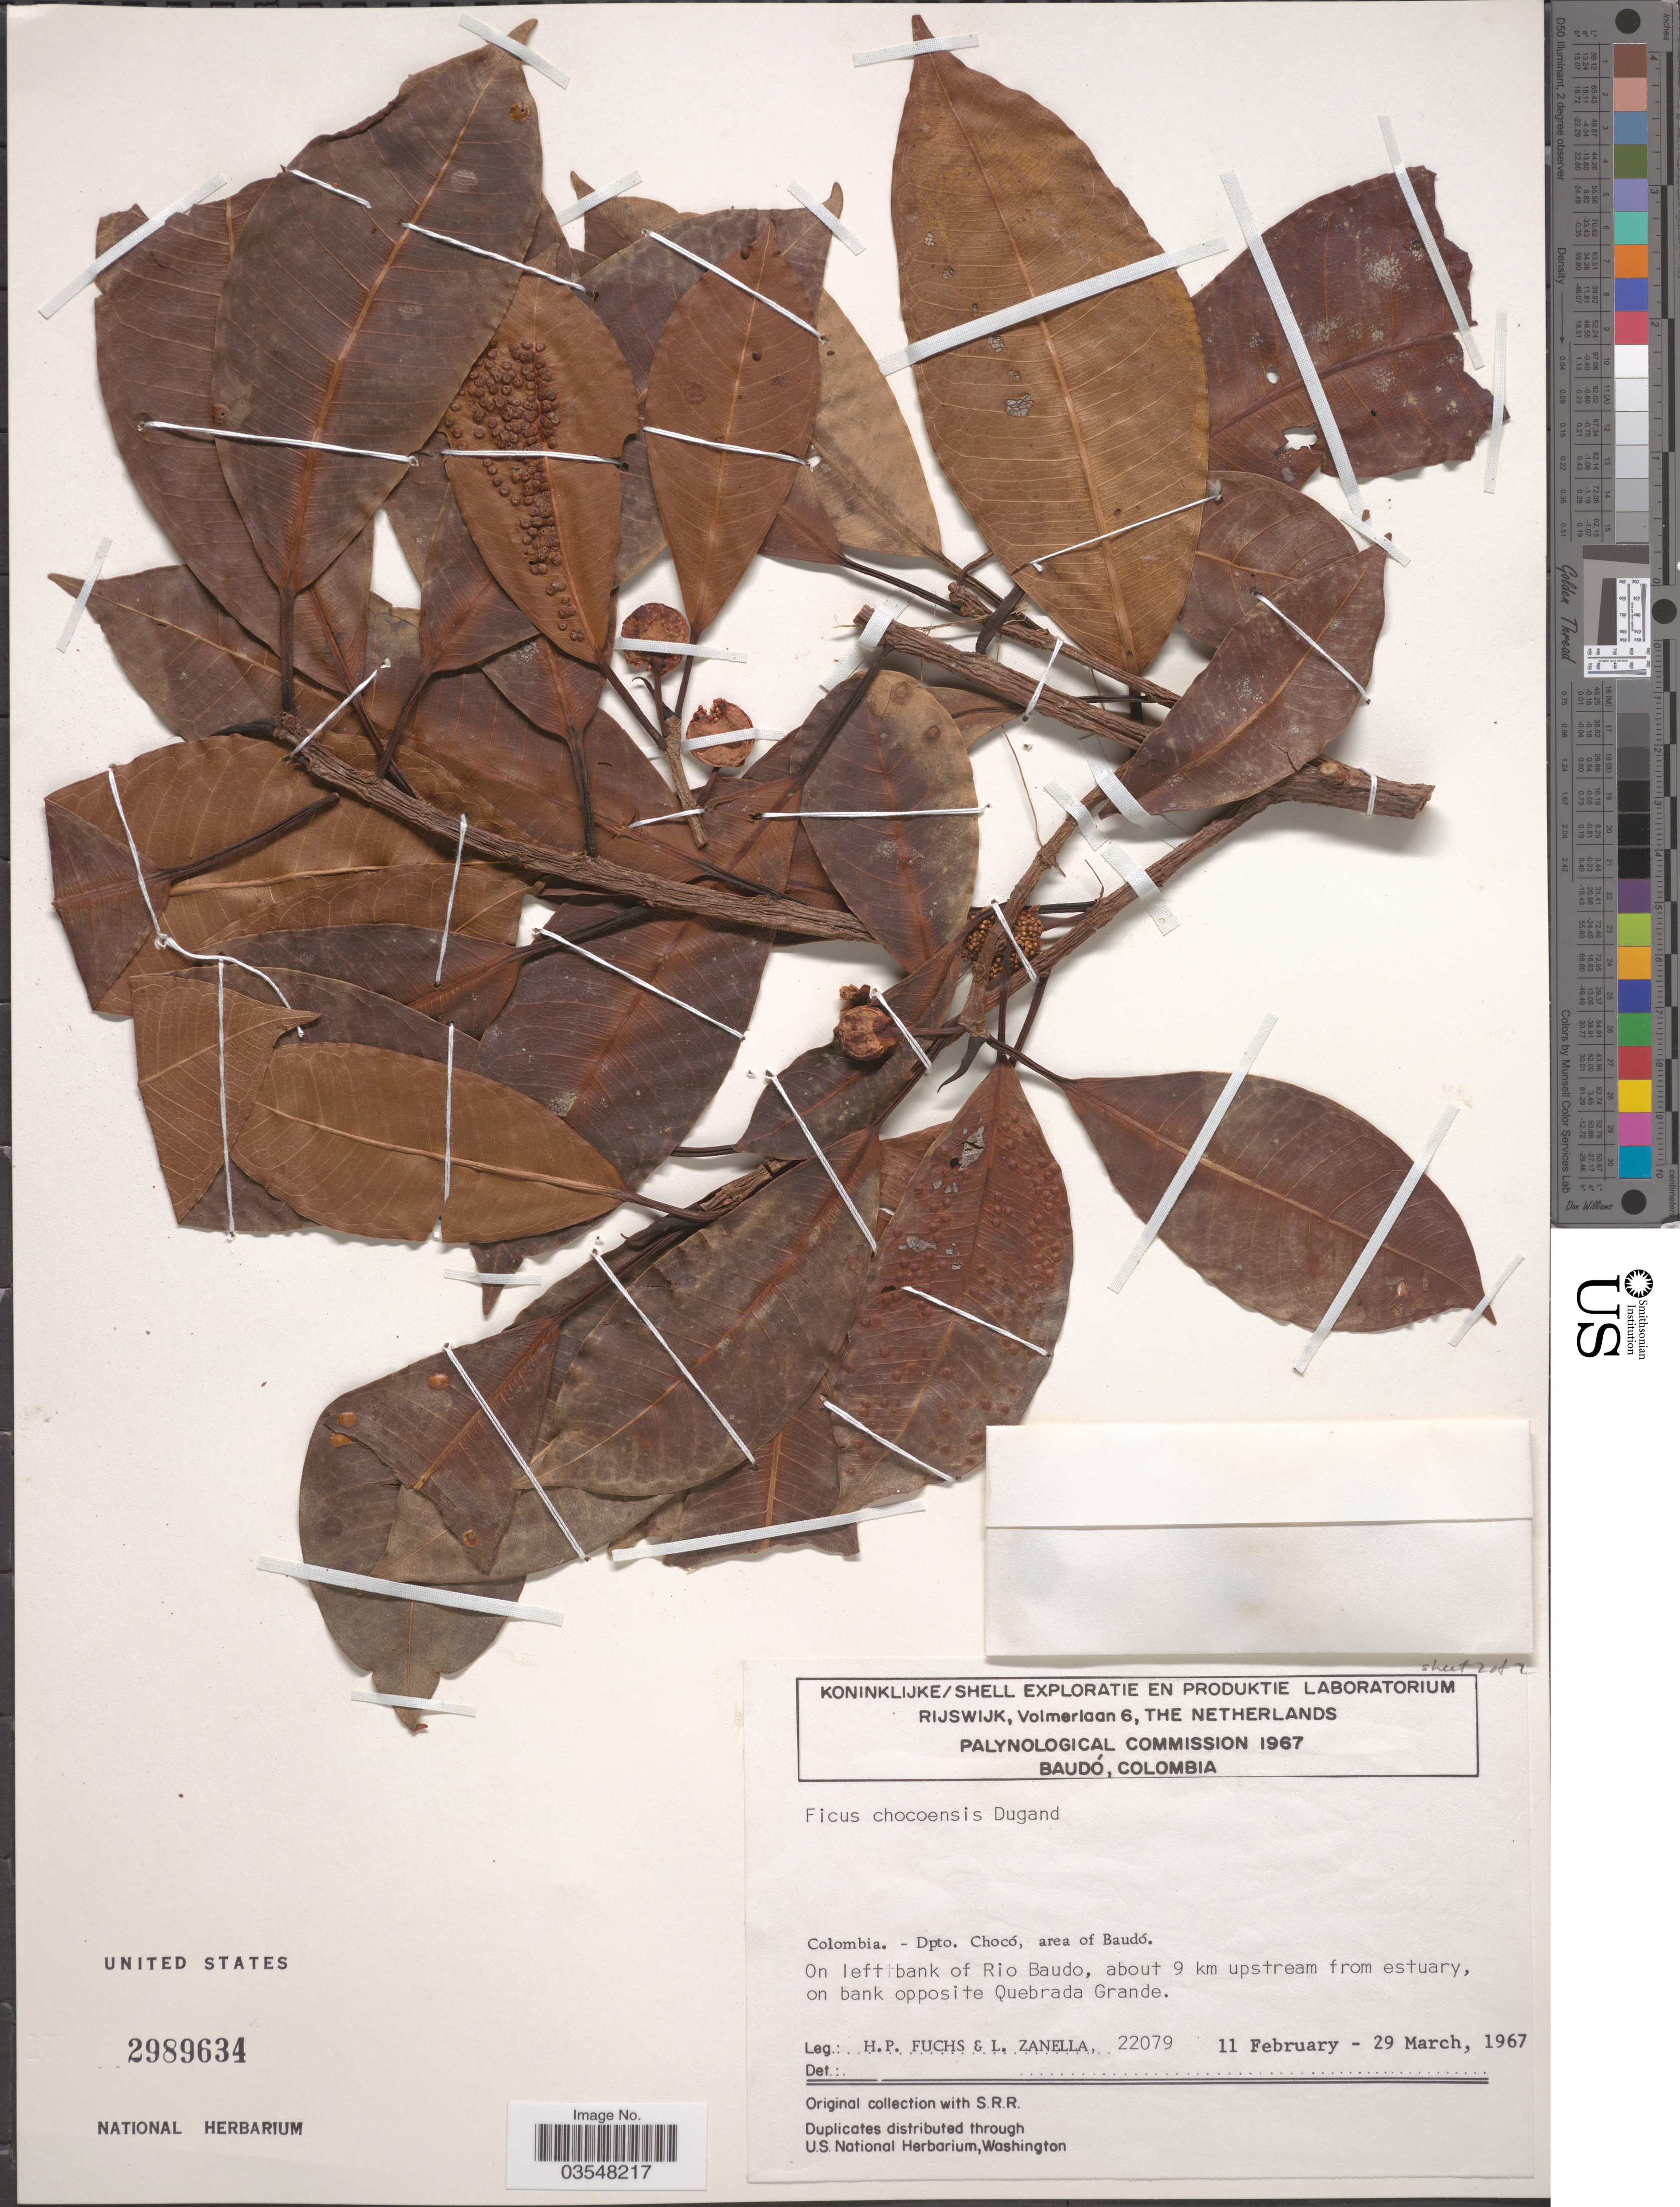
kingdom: Plantae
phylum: Tracheophyta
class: Magnoliopsida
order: Rosales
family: Moraceae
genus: Ficus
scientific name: Ficus chocoensis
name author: Dugand G.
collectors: H. P. Fuchs & L. Zanella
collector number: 22079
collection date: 1967-02-11/1967-03-29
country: Colombia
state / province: Chocó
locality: Dpto. Chocó, area of Baudó. On leftbank of Rio Baudo, about 9 km upstream from estuary, on bank opposite Quebrada Grande.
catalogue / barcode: US 2989634